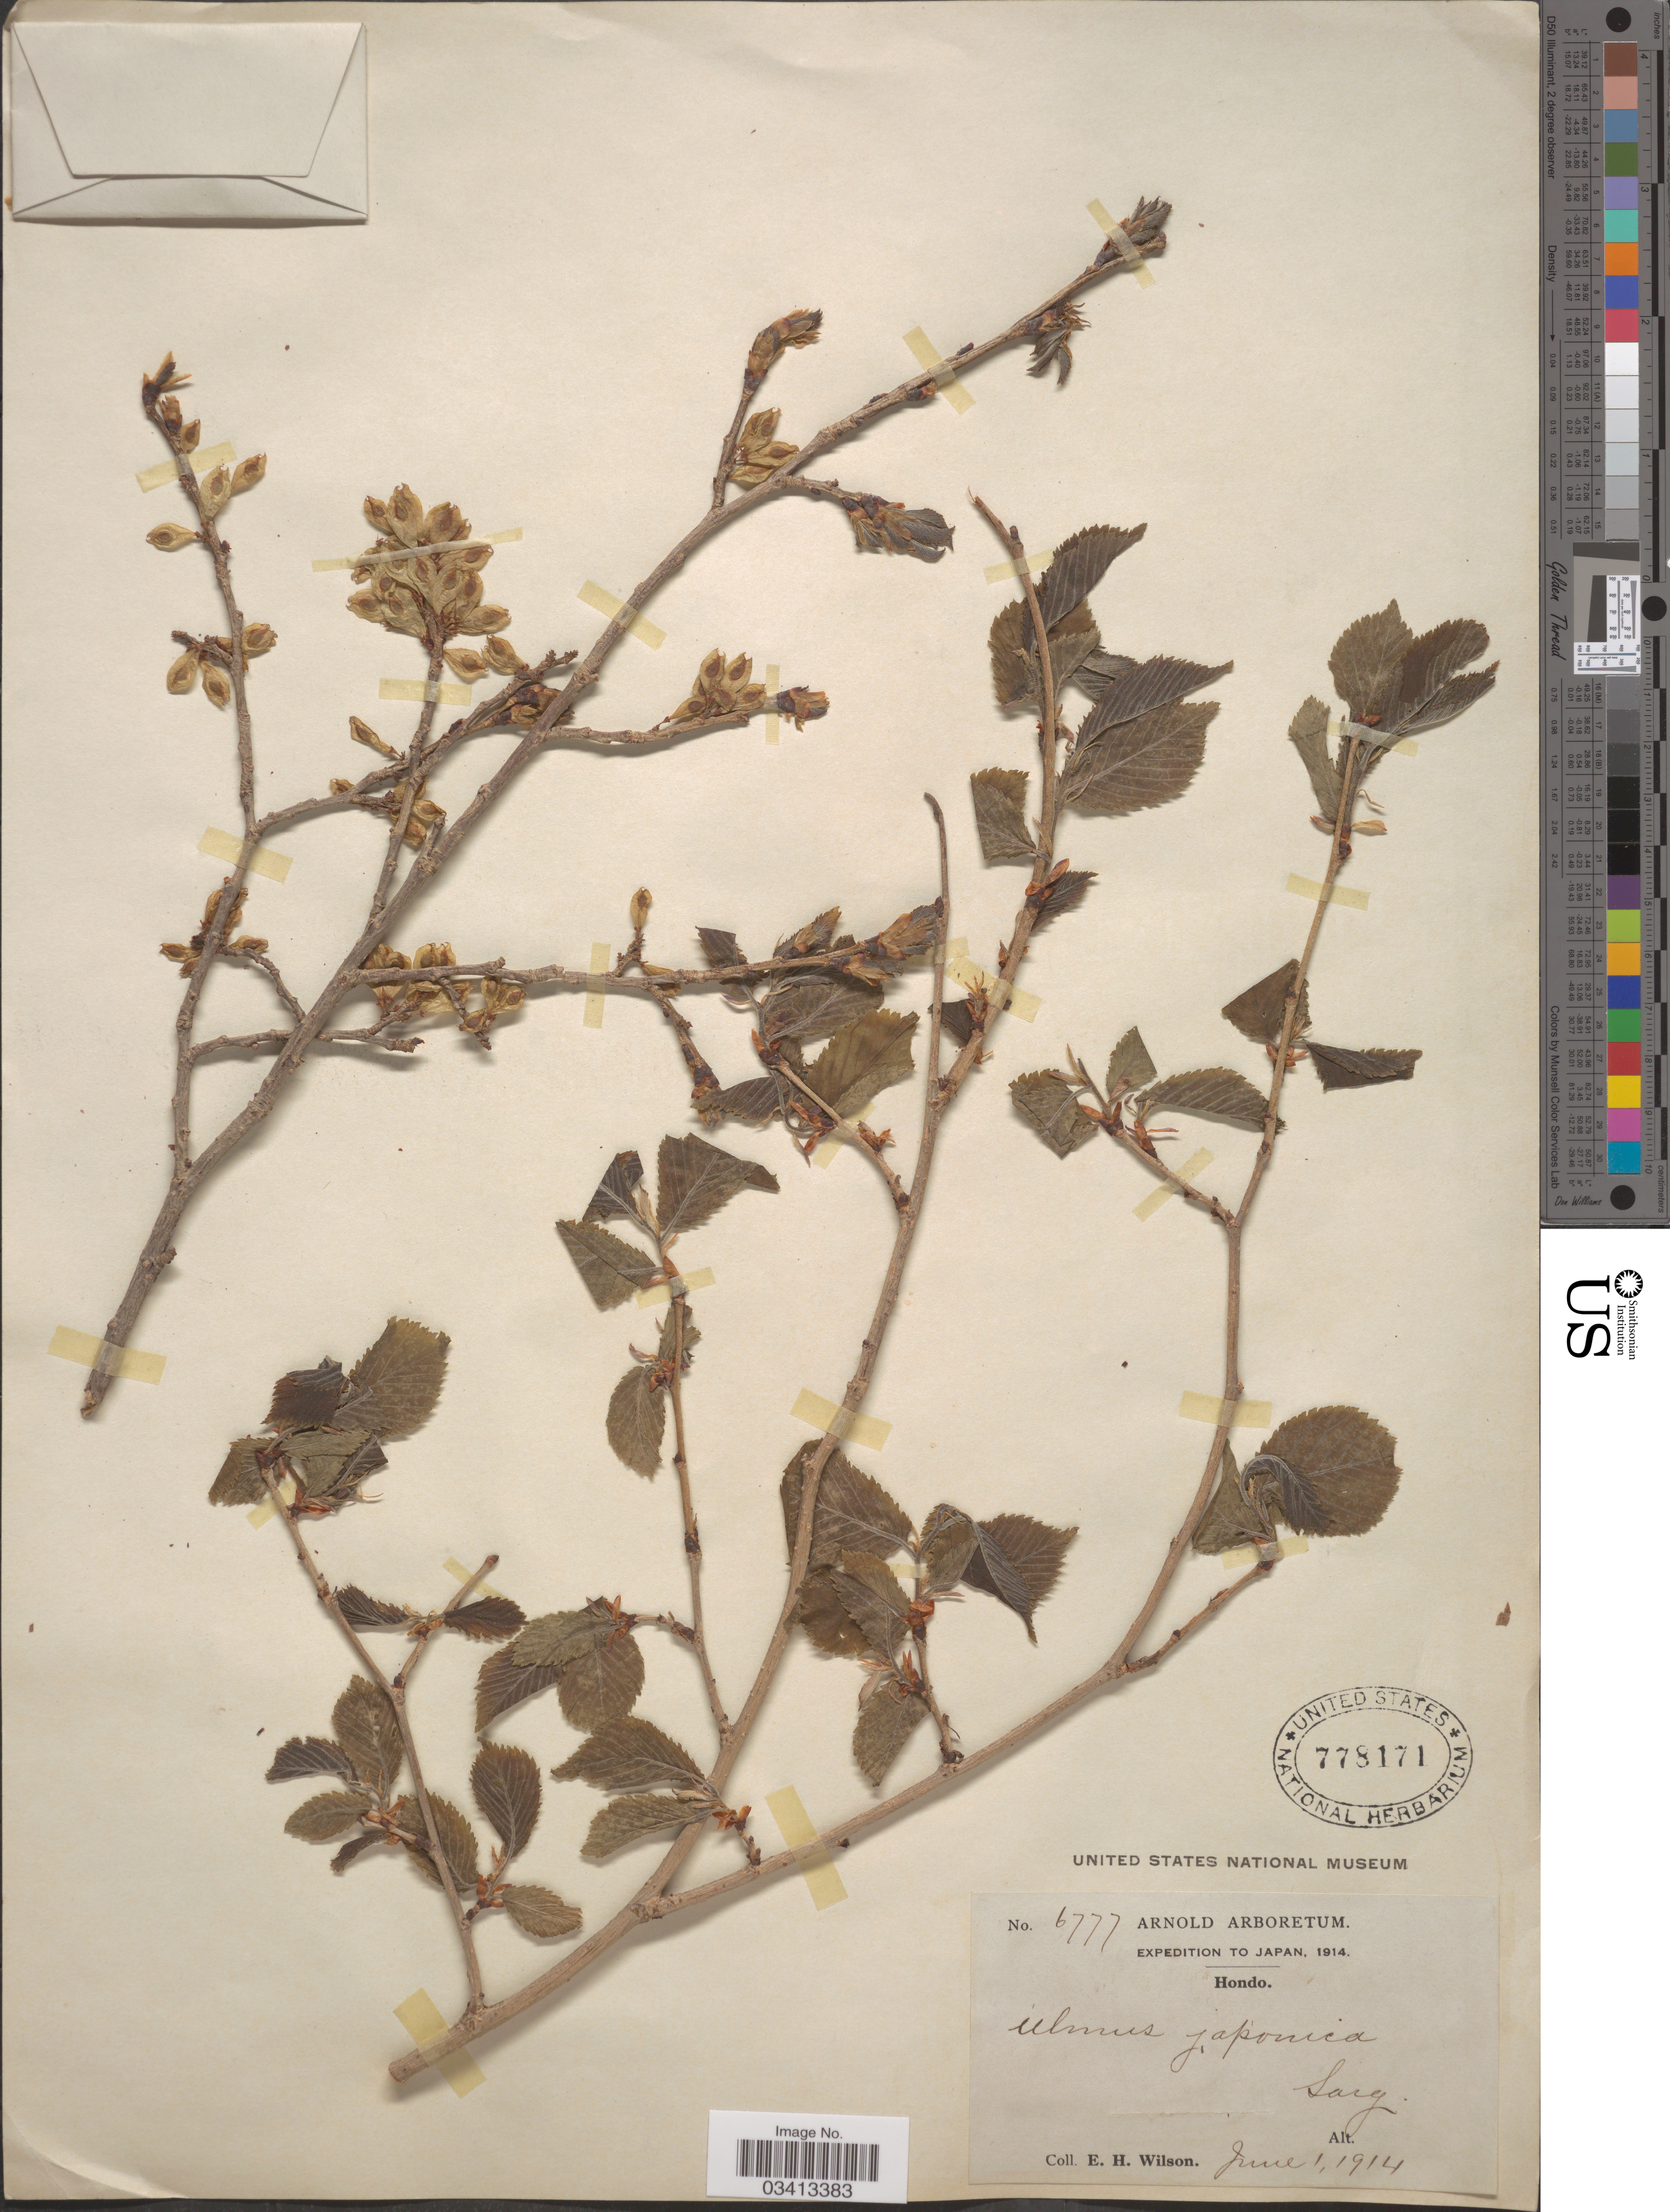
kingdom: Plantae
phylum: Tracheophyta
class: Magnoliopsida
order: Rosales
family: Ulmaceae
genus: Ulmus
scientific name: Ulmus japonica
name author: Sarg.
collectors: E. Wilson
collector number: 6777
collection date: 1914-06-01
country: Japan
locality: Hondo.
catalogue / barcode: US 778171